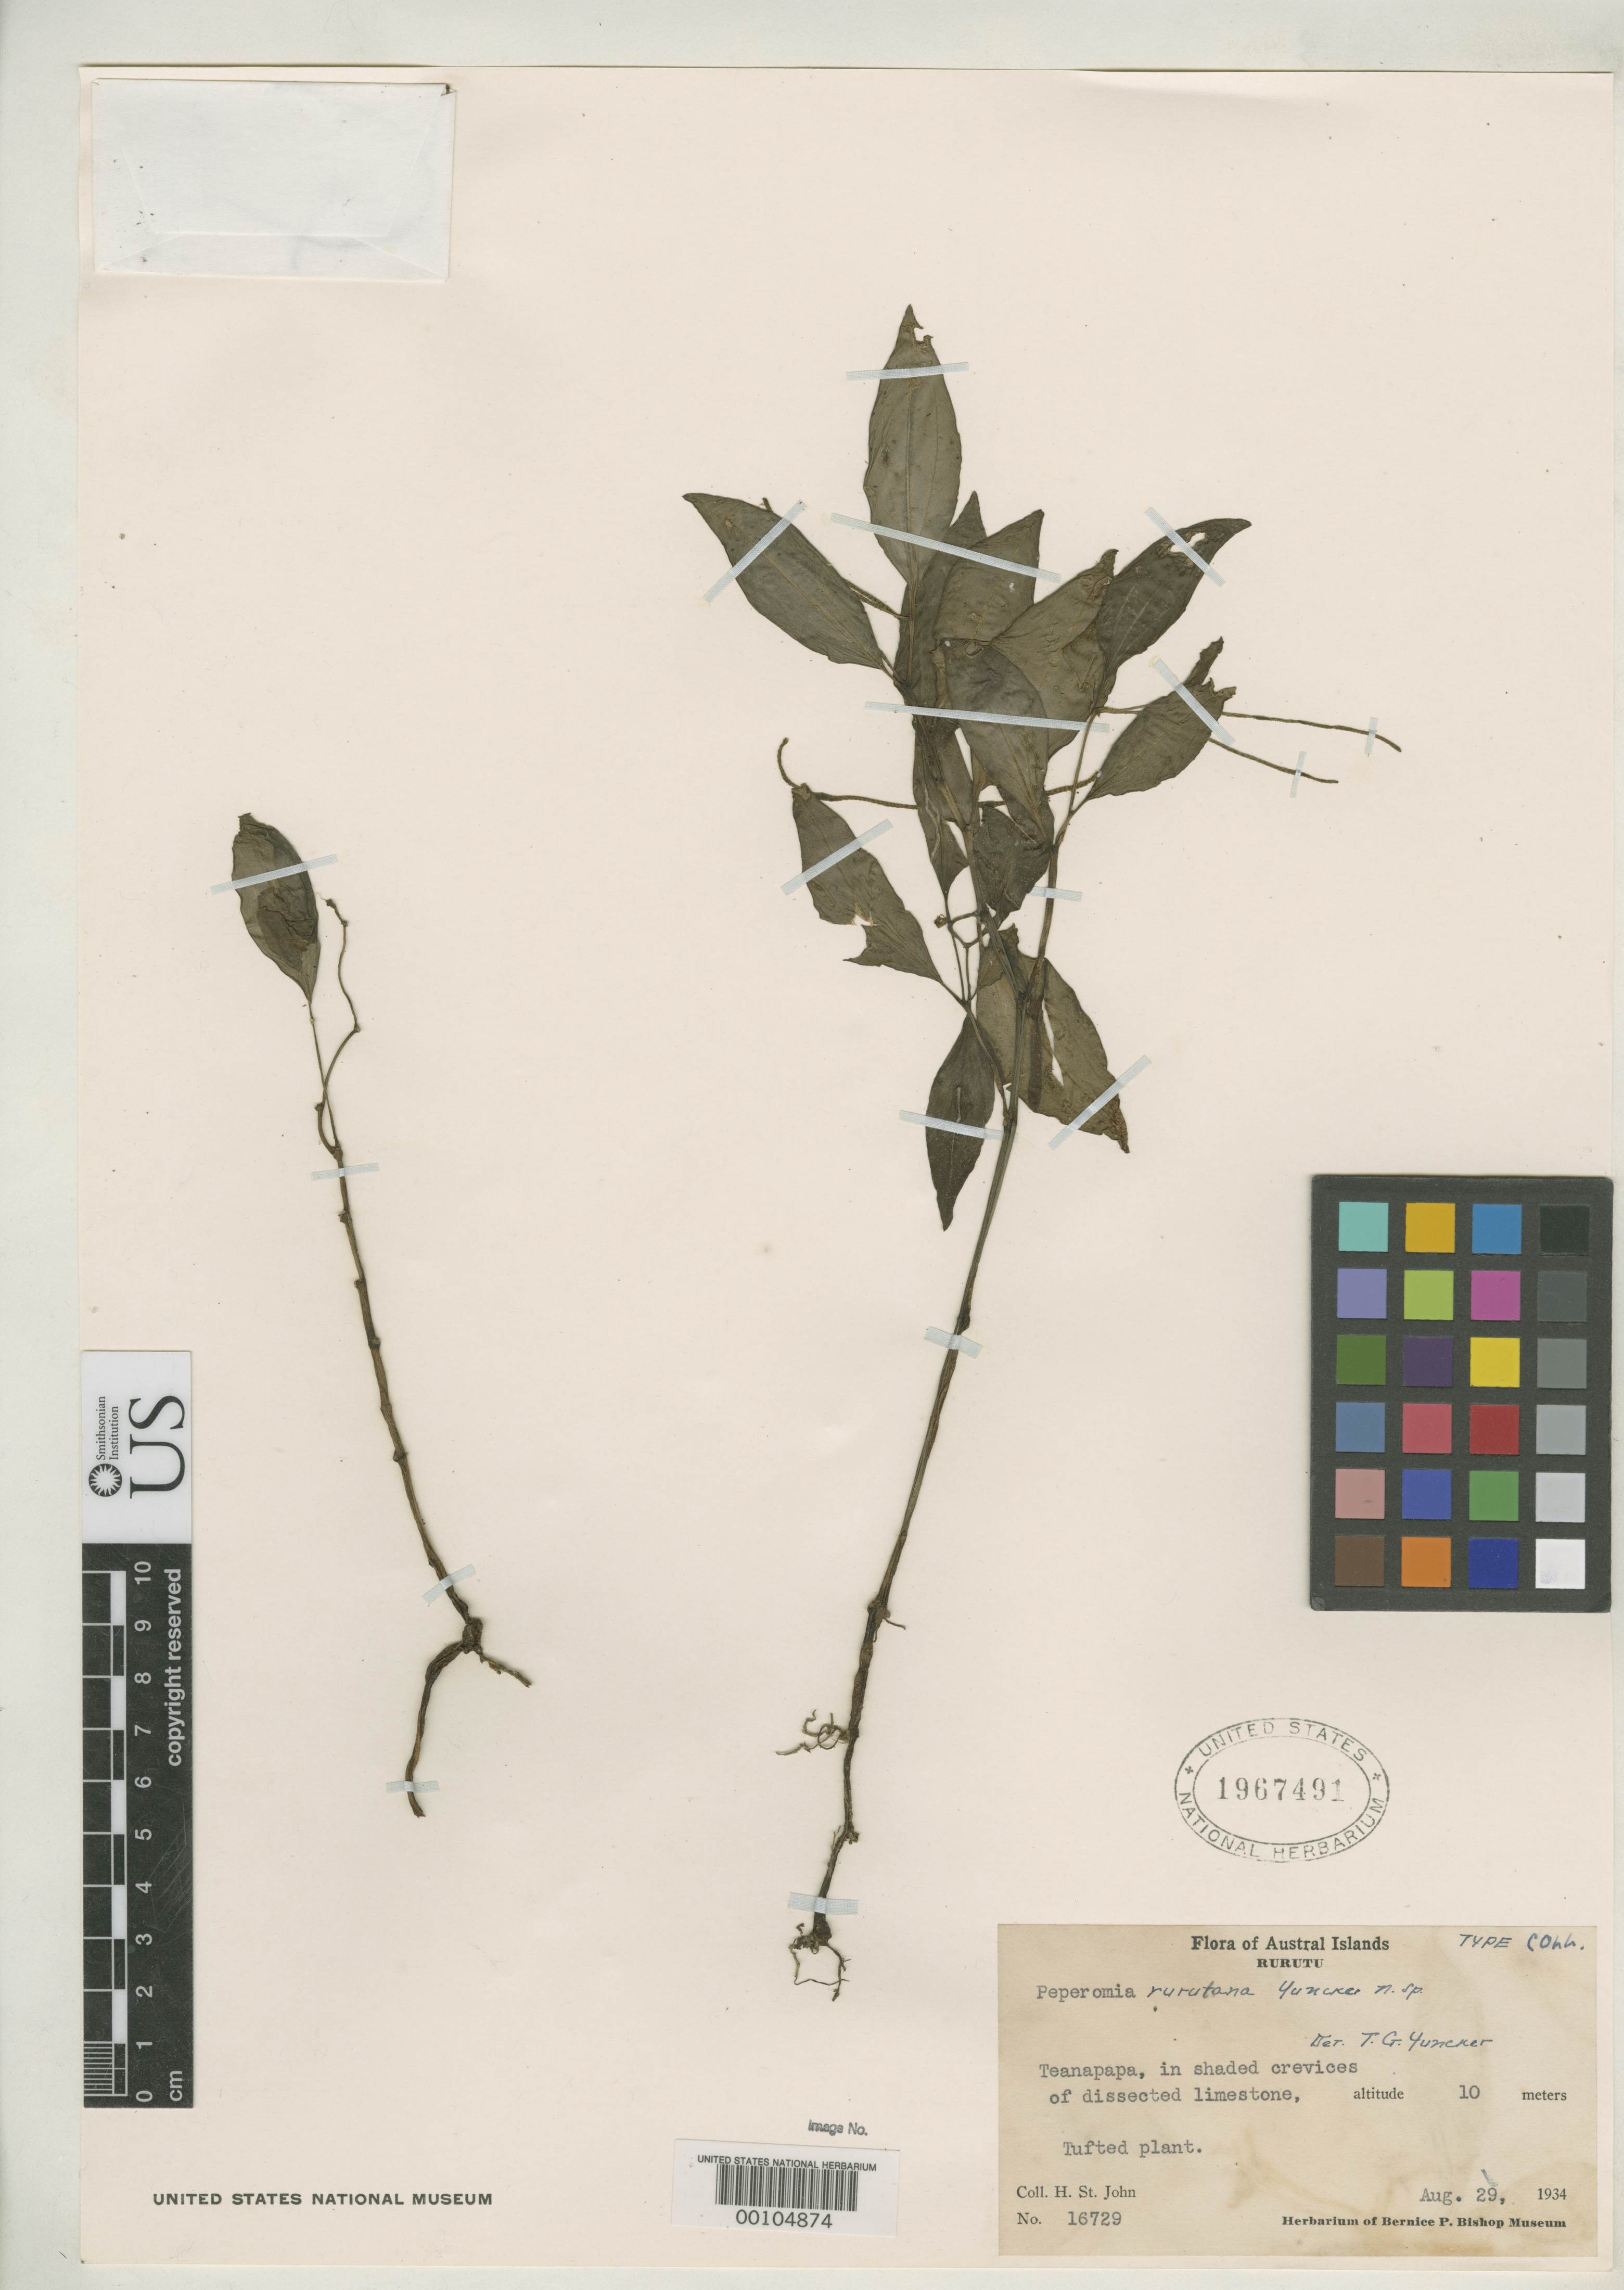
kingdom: Plantae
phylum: Tracheophyta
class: Magnoliopsida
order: Piperales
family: Piperaceae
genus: Peperomia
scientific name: Peperomia rurutana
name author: Yunck.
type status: Isotype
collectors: T. G. Yuncker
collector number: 16729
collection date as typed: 29 Aug 1934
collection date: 1934-08-29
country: French Polynesia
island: Rurutu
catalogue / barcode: US 1967491